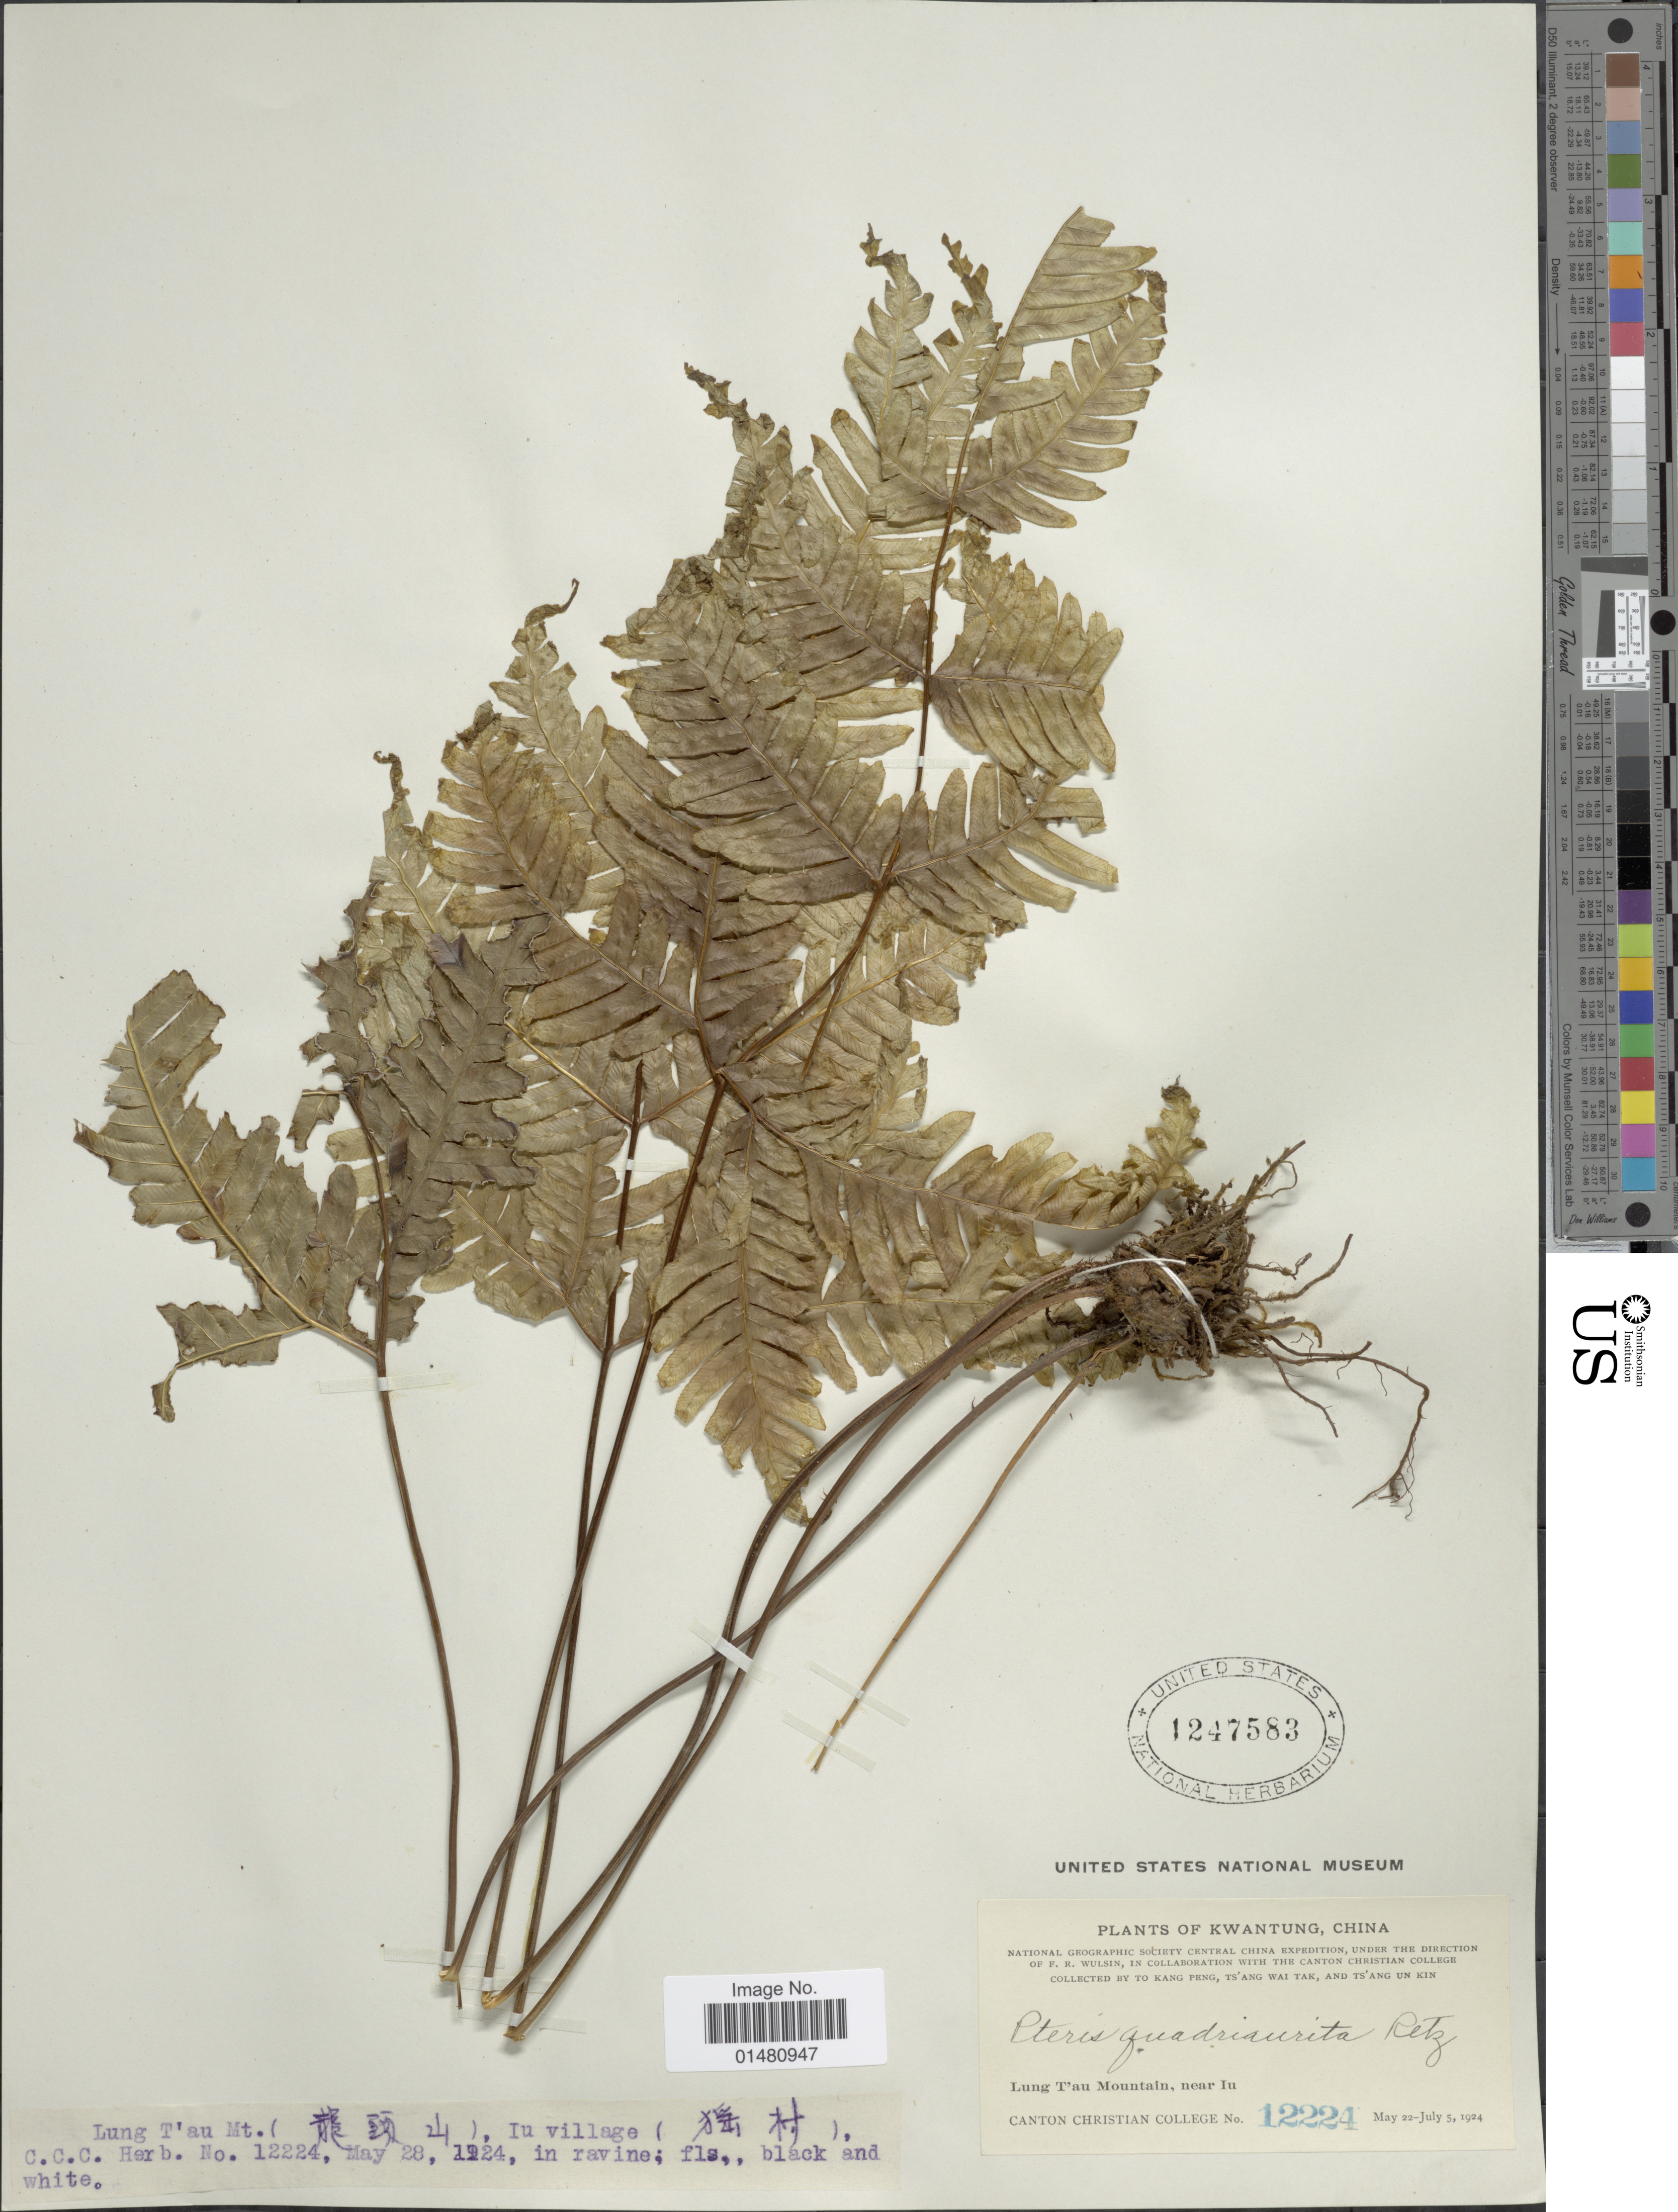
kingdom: Plantae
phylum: Tracheophyta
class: Polypodiopsida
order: Polypodiales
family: Pteridaceae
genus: Pteris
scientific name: Pteris quadriaurita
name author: Retz.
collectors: Canton Christian College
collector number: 12224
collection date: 1924-05-22/1924-07-05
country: China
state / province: Guangdong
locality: Kwangtung, Lung T'au Mountain, near Iu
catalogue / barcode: US 1247583